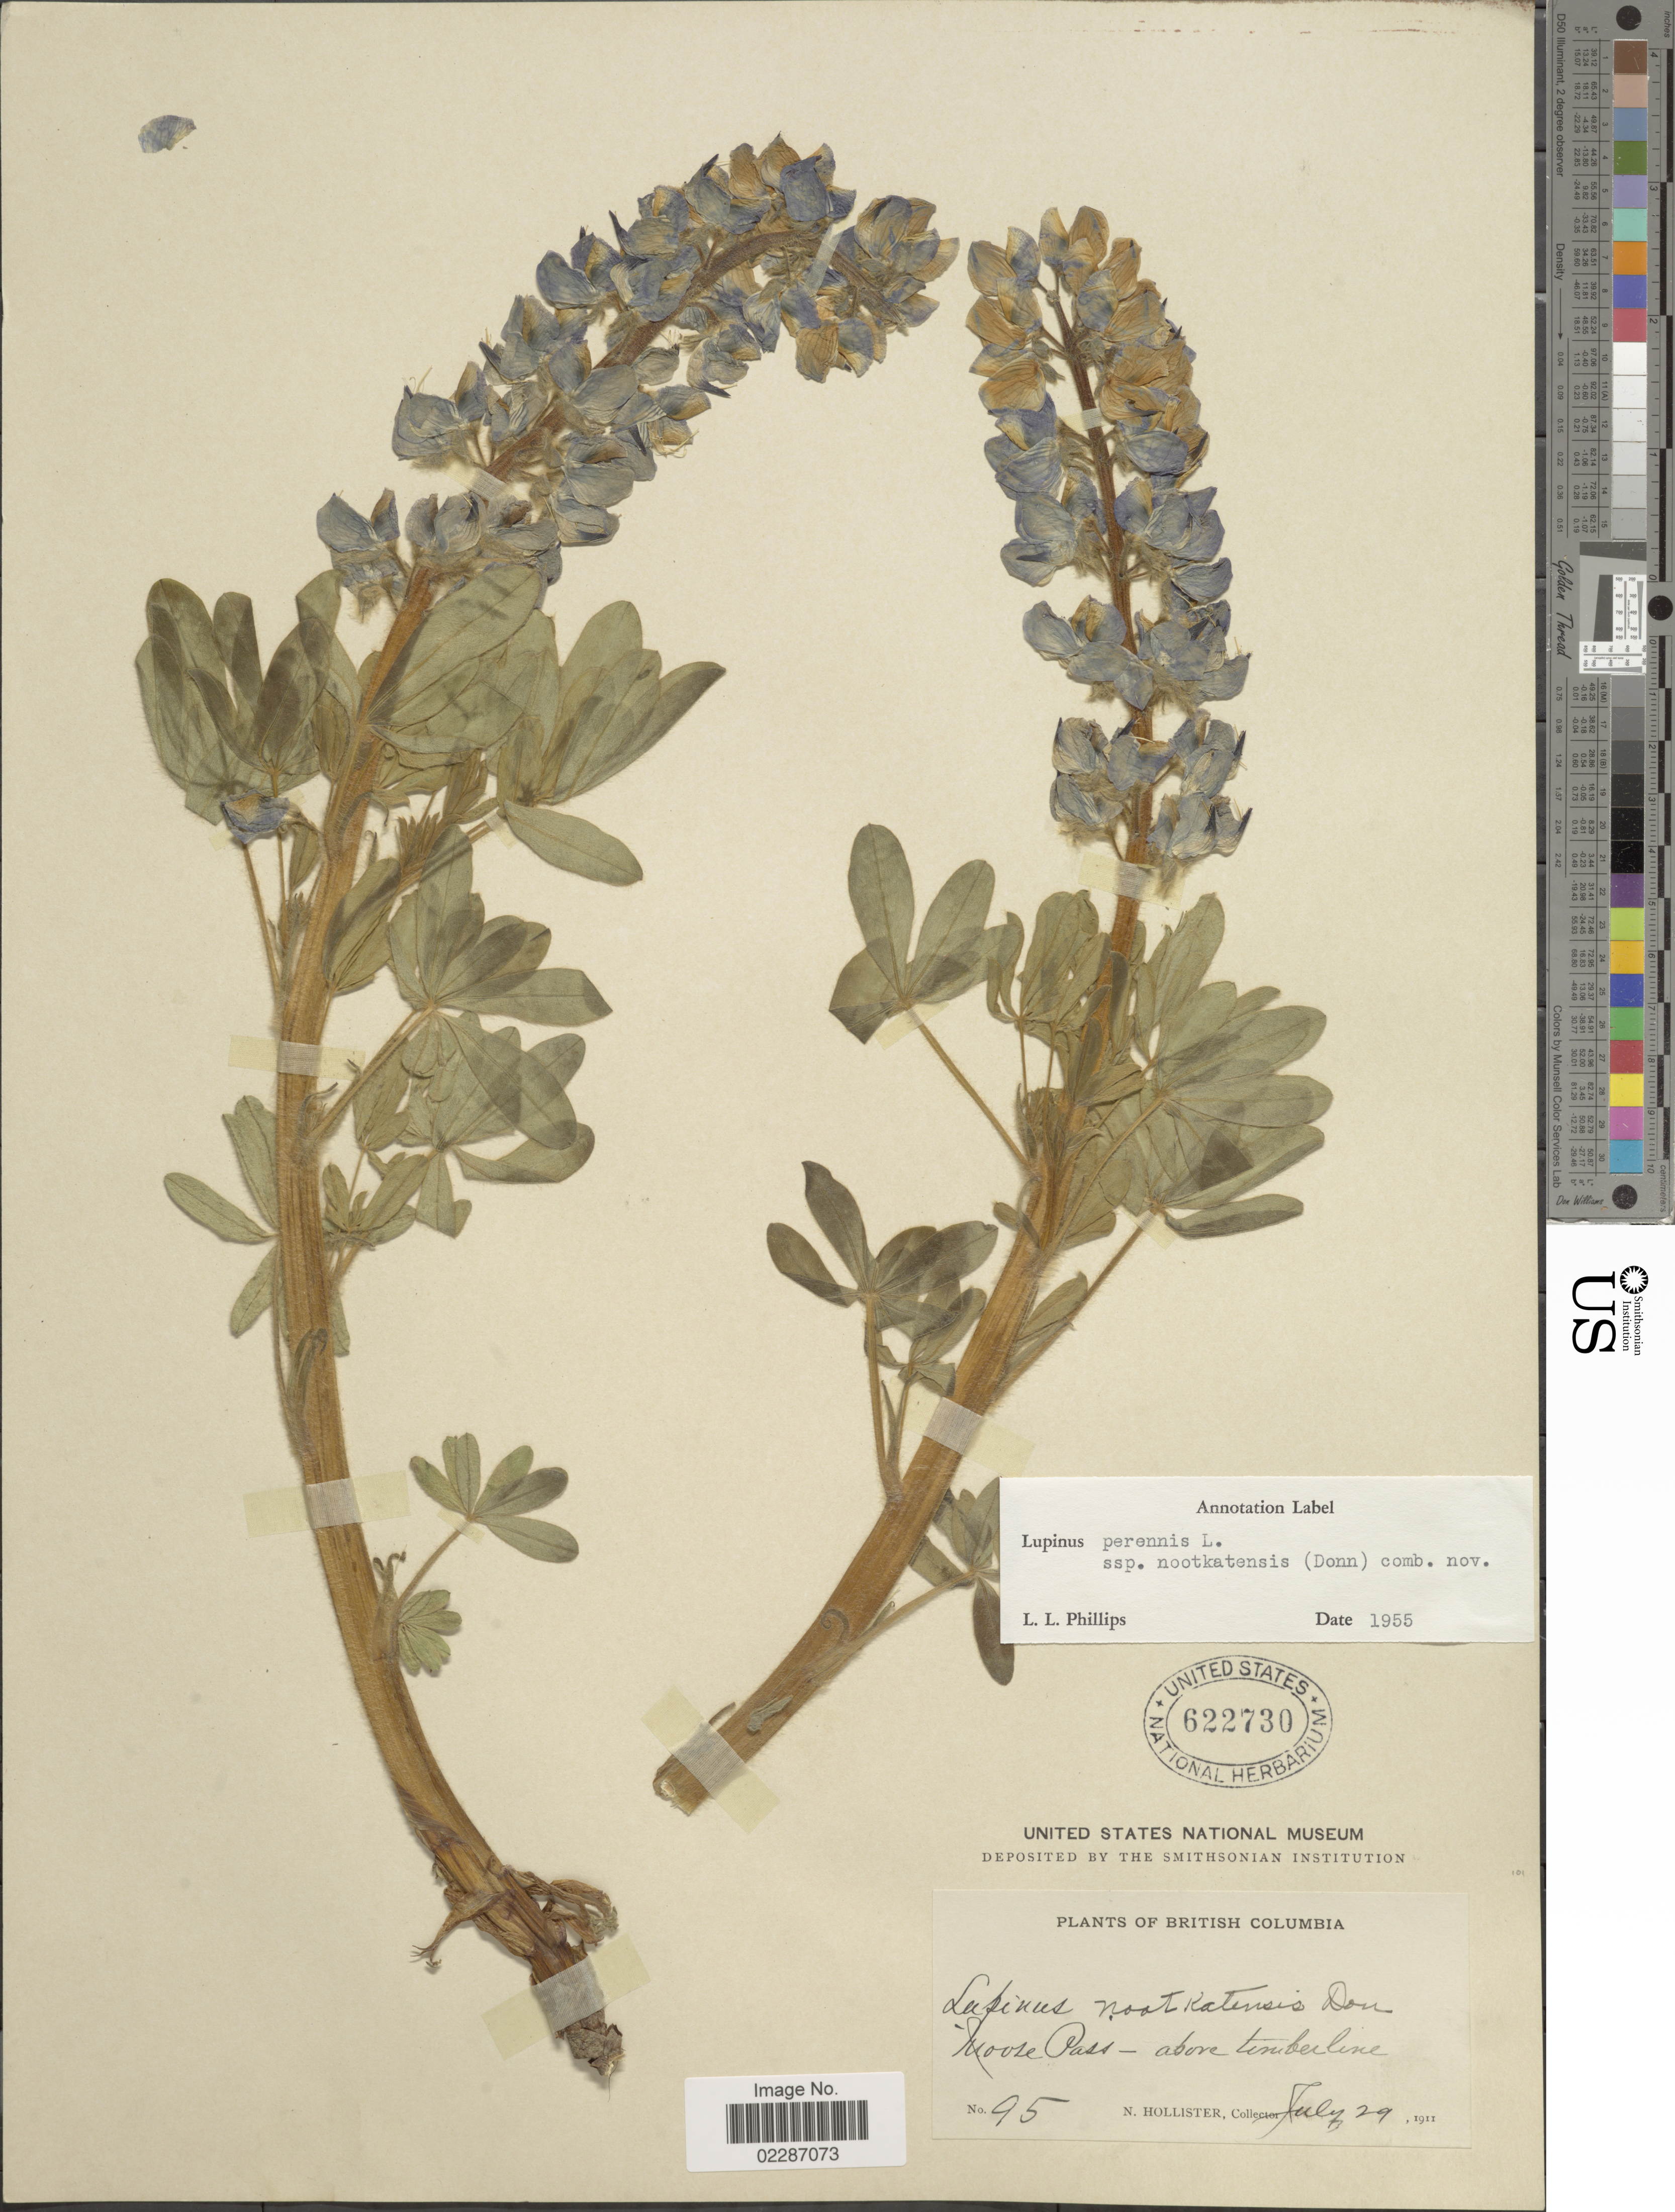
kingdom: Plantae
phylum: Tracheophyta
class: Magnoliopsida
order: Fabales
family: Fabaceae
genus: Lupinus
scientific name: Lupinus arcticus subsp. arcticus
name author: S. Watson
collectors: N. Hollister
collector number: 95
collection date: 1911-07-29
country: Canada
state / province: British Columbia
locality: Moose Pass - above timberline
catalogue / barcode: US 622730